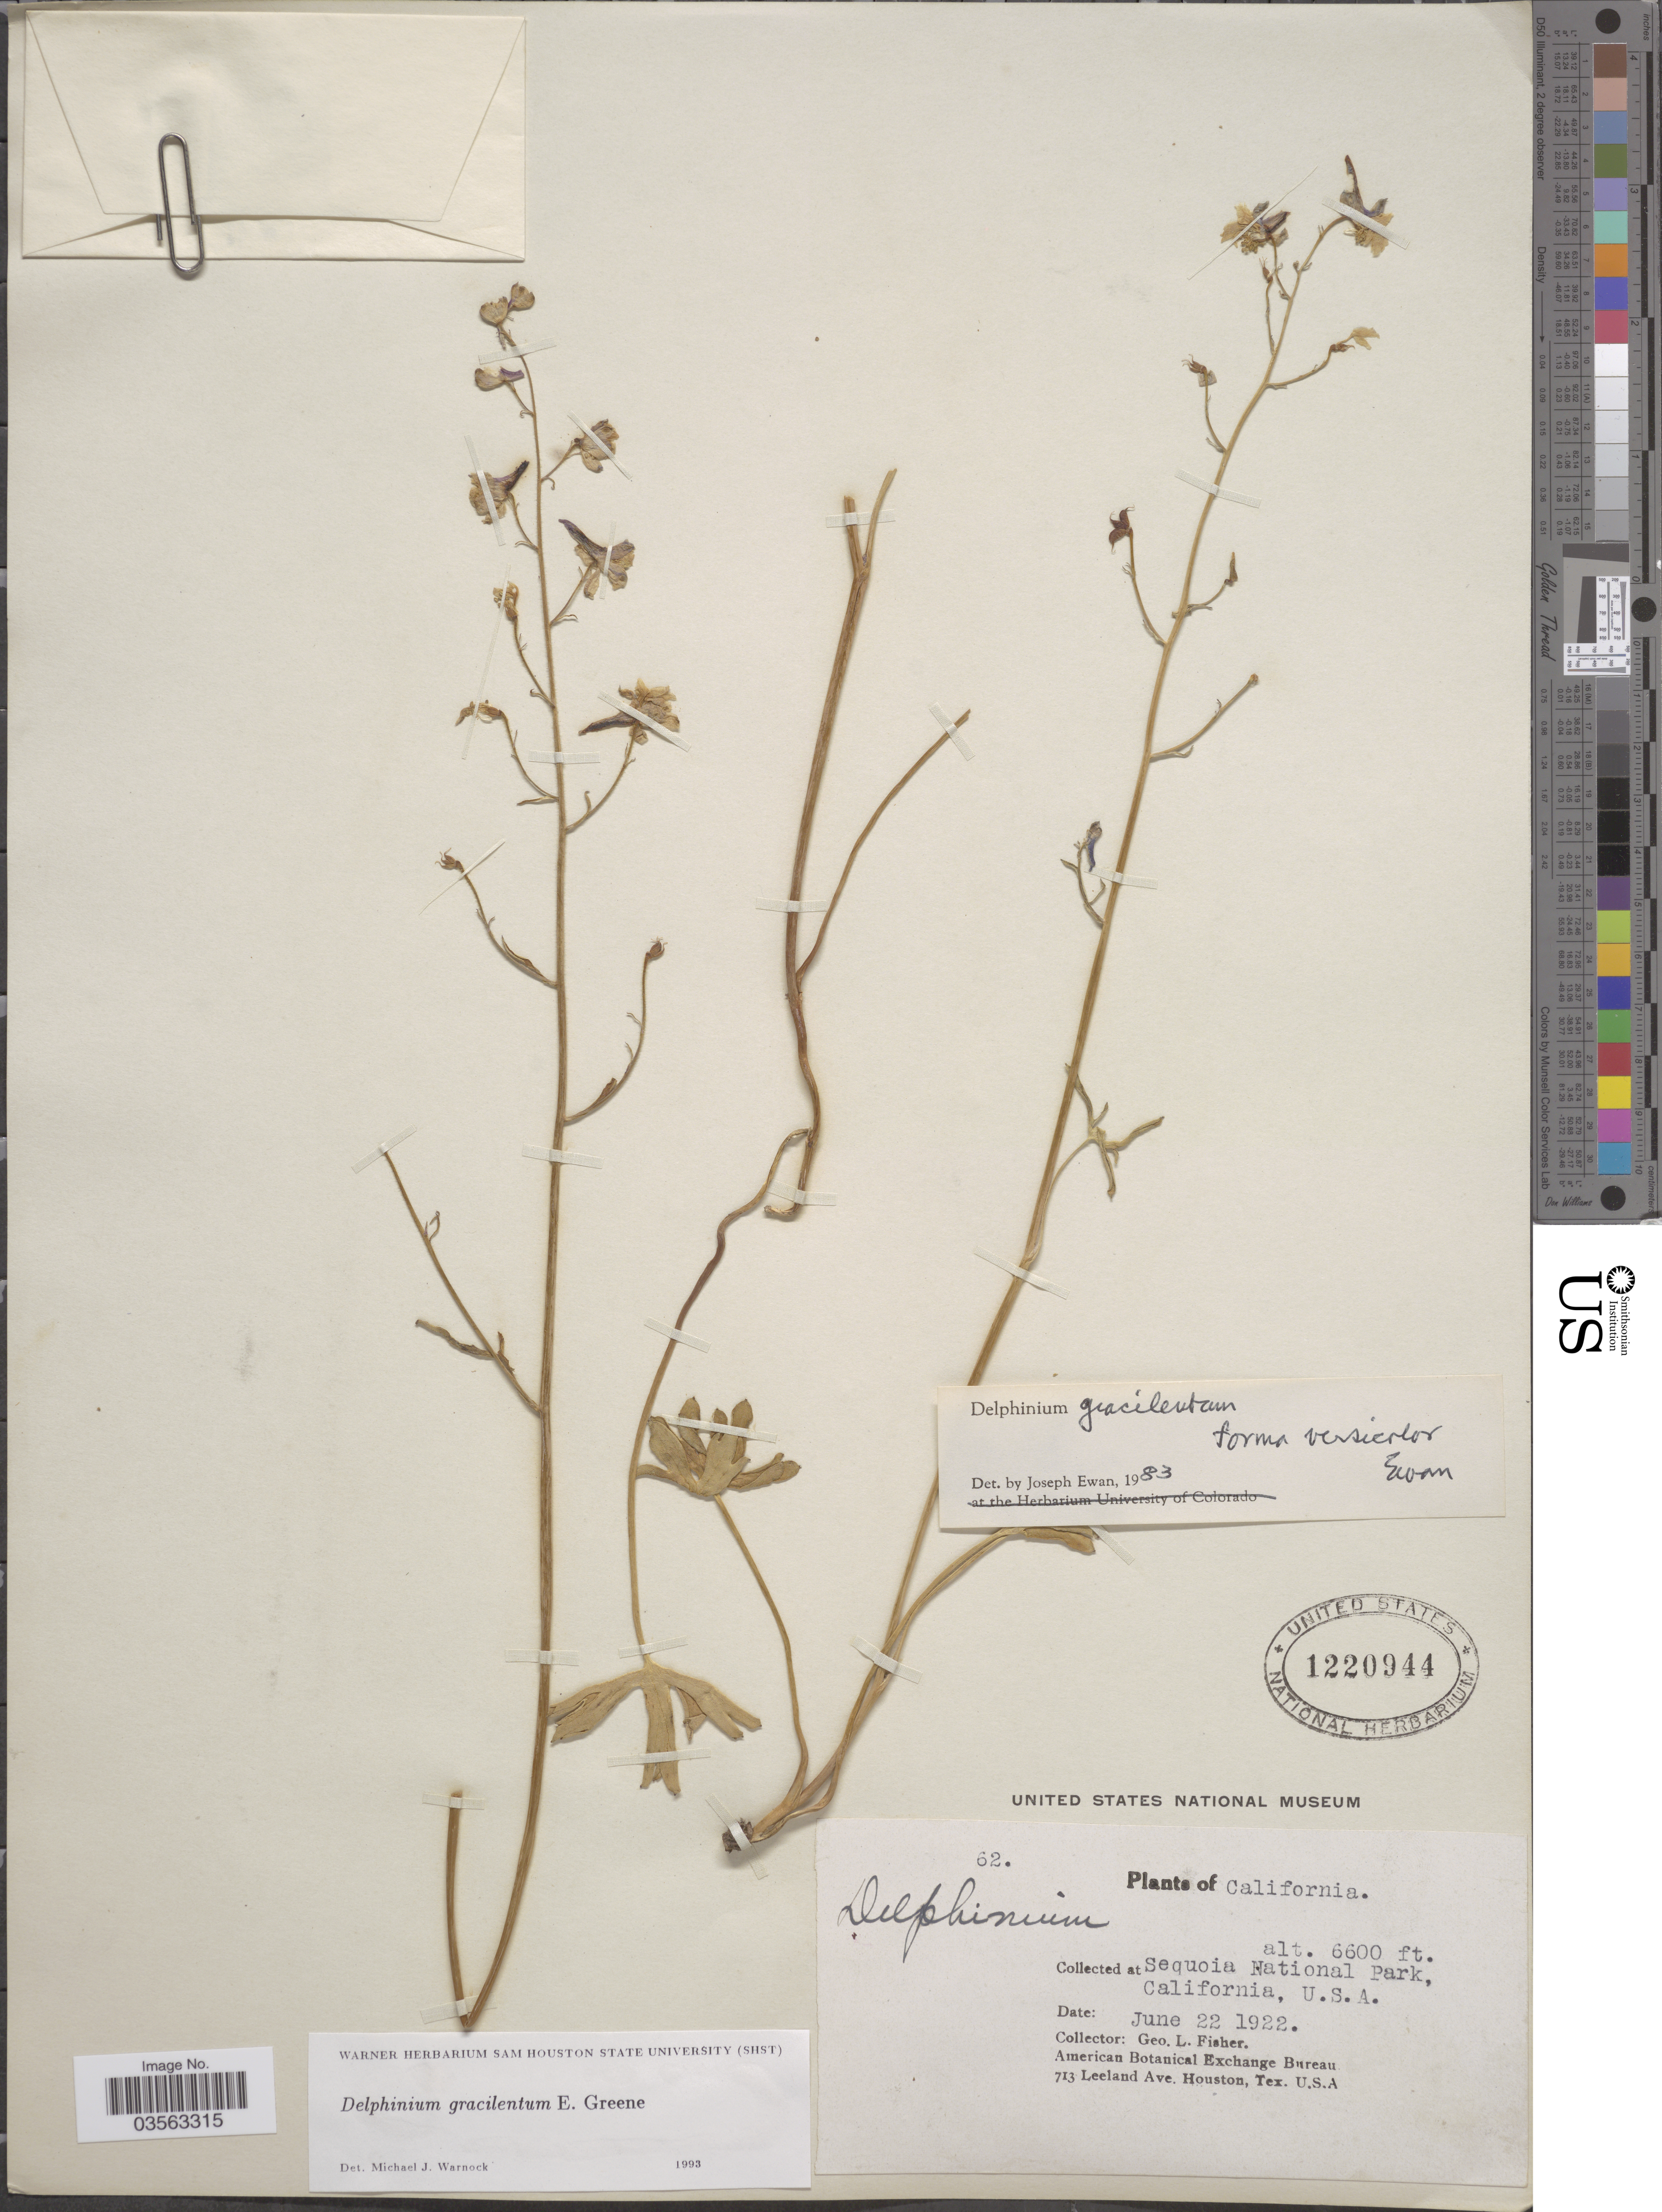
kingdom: Plantae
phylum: Tracheophyta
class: Magnoliopsida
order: Ranunculales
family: Ranunculaceae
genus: Delphinium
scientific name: Delphinium gracilentum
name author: Greene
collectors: G. L. Fisher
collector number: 62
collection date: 1922-06-22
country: United States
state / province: California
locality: Sequoia National Park.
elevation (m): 2012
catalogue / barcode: US 1220944